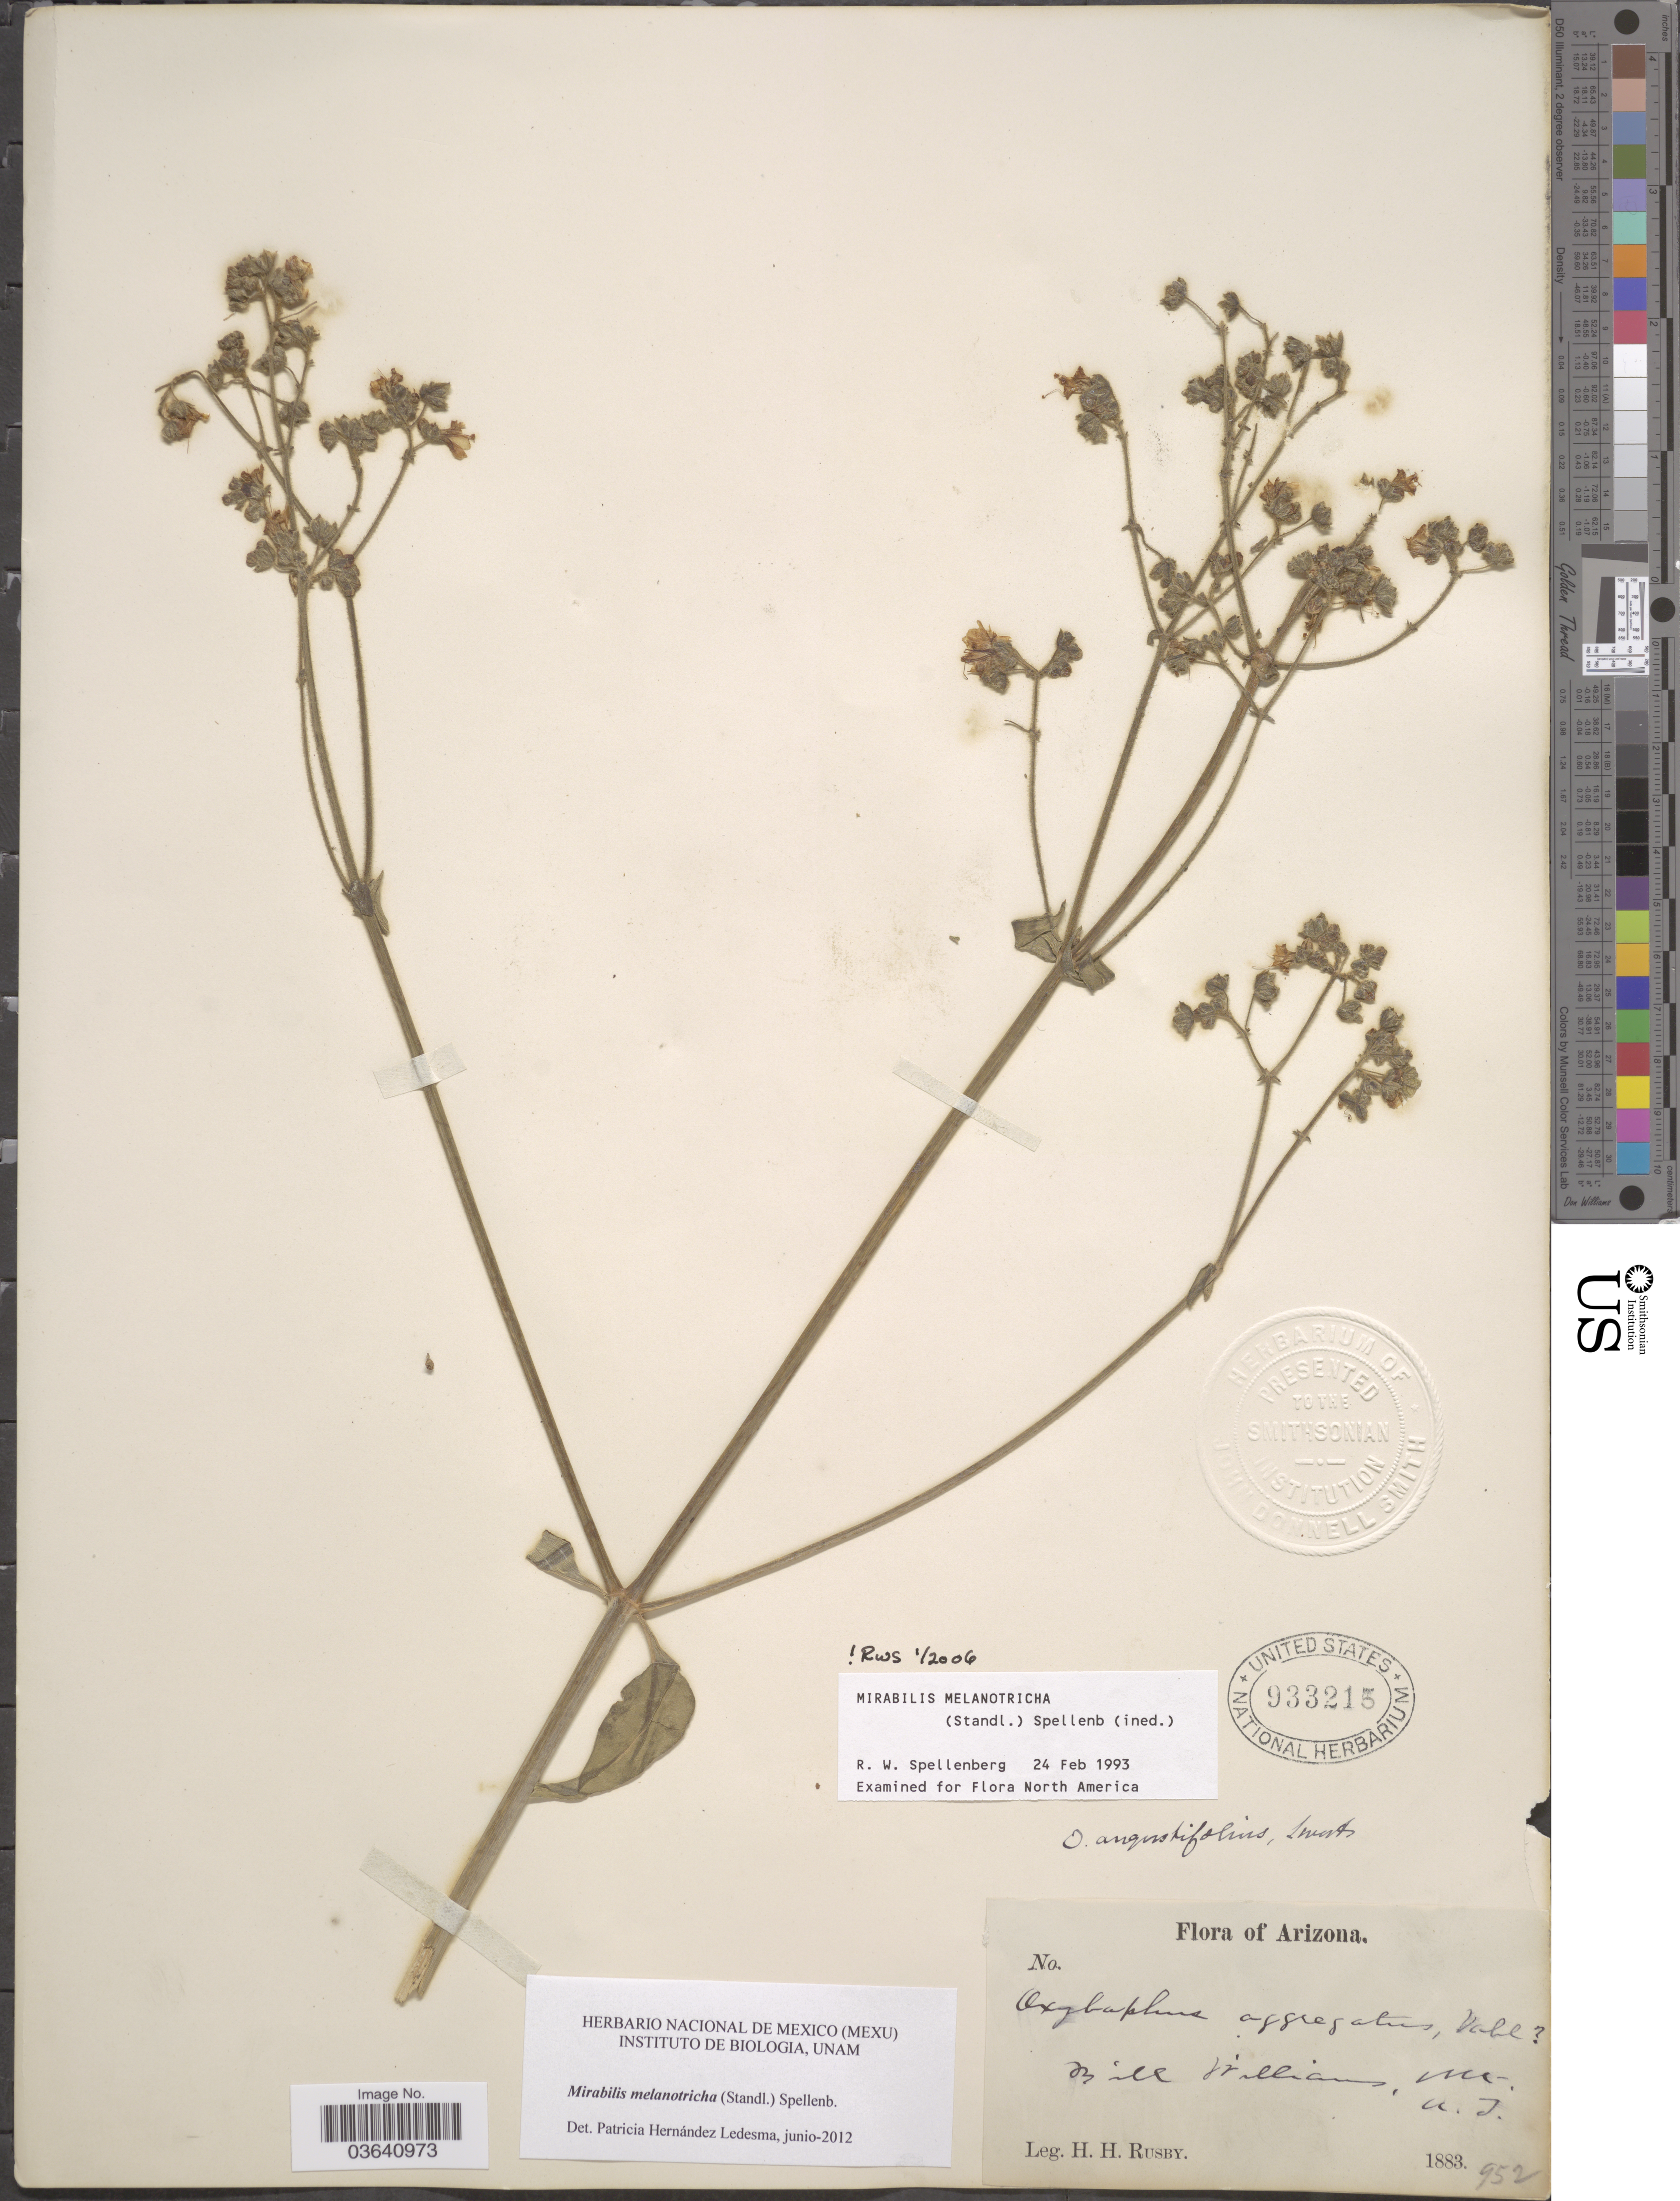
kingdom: Plantae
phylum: Tracheophyta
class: Magnoliopsida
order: Caryophyllales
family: Nyctaginaceae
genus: Mirabilis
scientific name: Mirabilis melanotricha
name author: (Standl.) Spellenb.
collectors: H. H. Rusby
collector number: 952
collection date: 1883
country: United States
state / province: Arizona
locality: Bill Williams Mt.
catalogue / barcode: US 933215